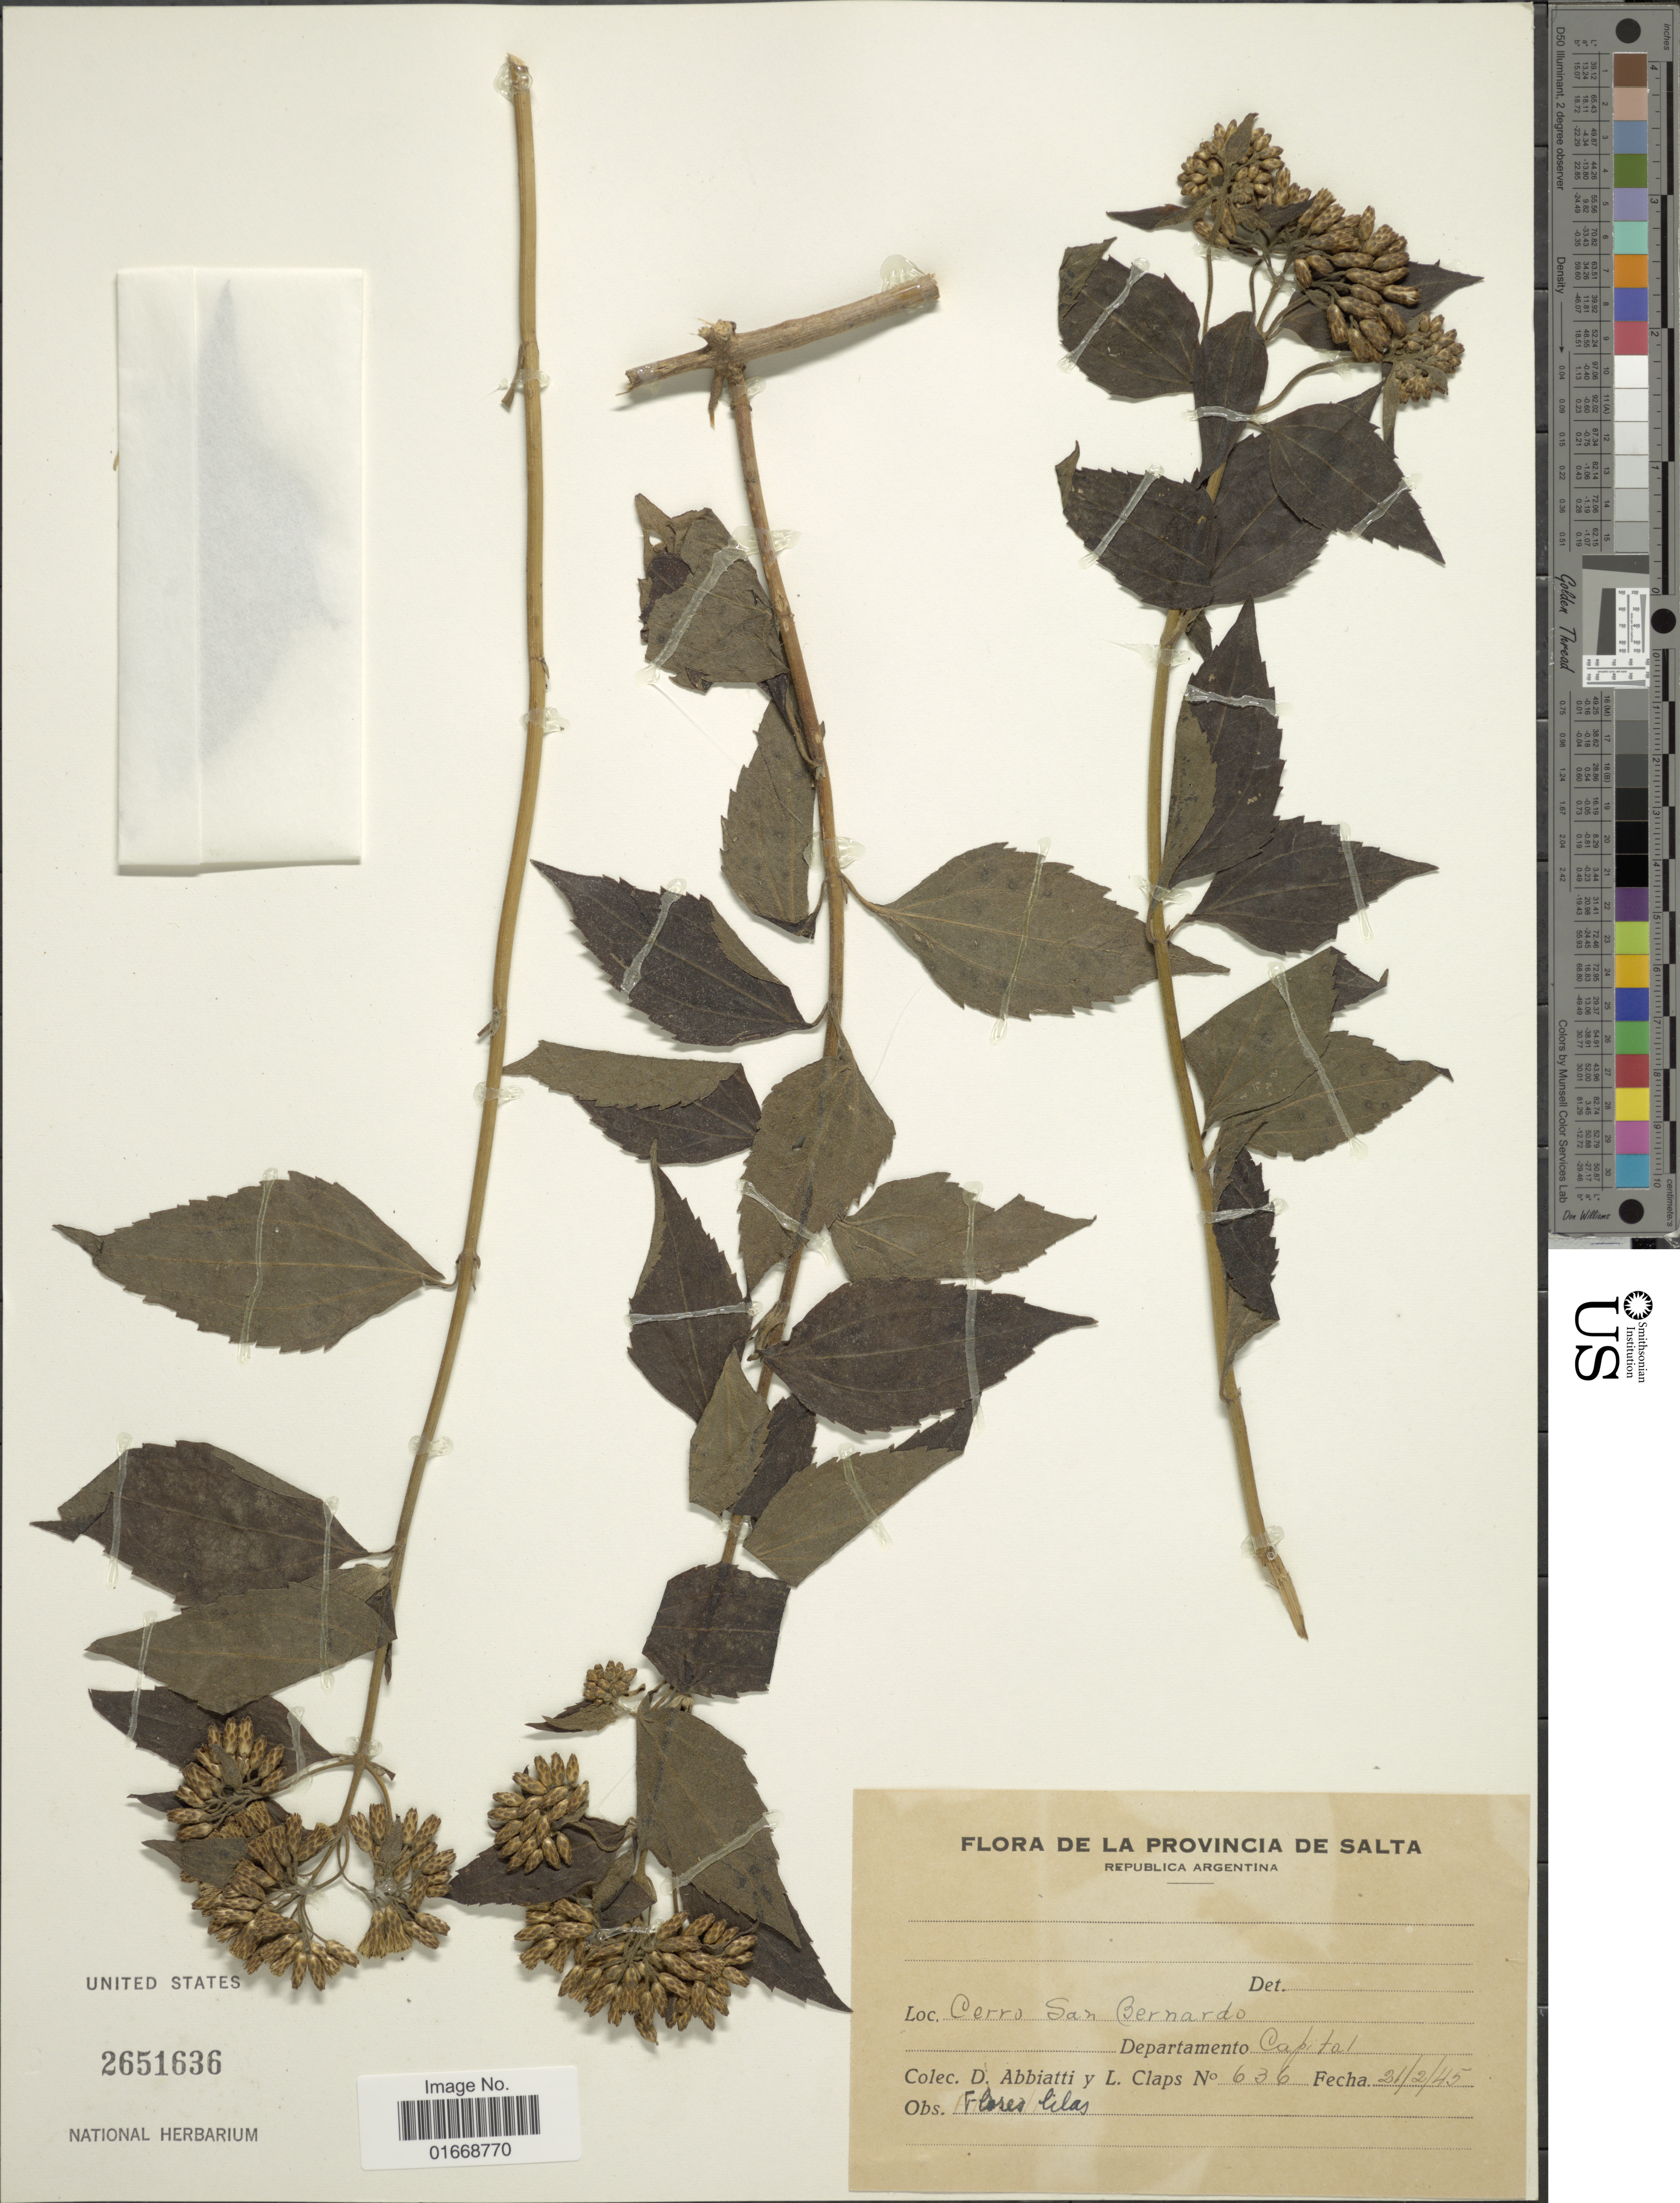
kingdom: Plantae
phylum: Tracheophyta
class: Magnoliopsida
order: Asterales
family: Asteraceae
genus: Chromolaena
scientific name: Chromolaena jujuiensis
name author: (Hieron.) R.M. King & H. Rob.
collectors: D. Abbiatti & L. Claps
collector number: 636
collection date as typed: Transcribed d/m/y: 21/2/45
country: Argentina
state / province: Salta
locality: De La Province De Salta, Cerro San Bernardo, Department Capital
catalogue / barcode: US 2651636